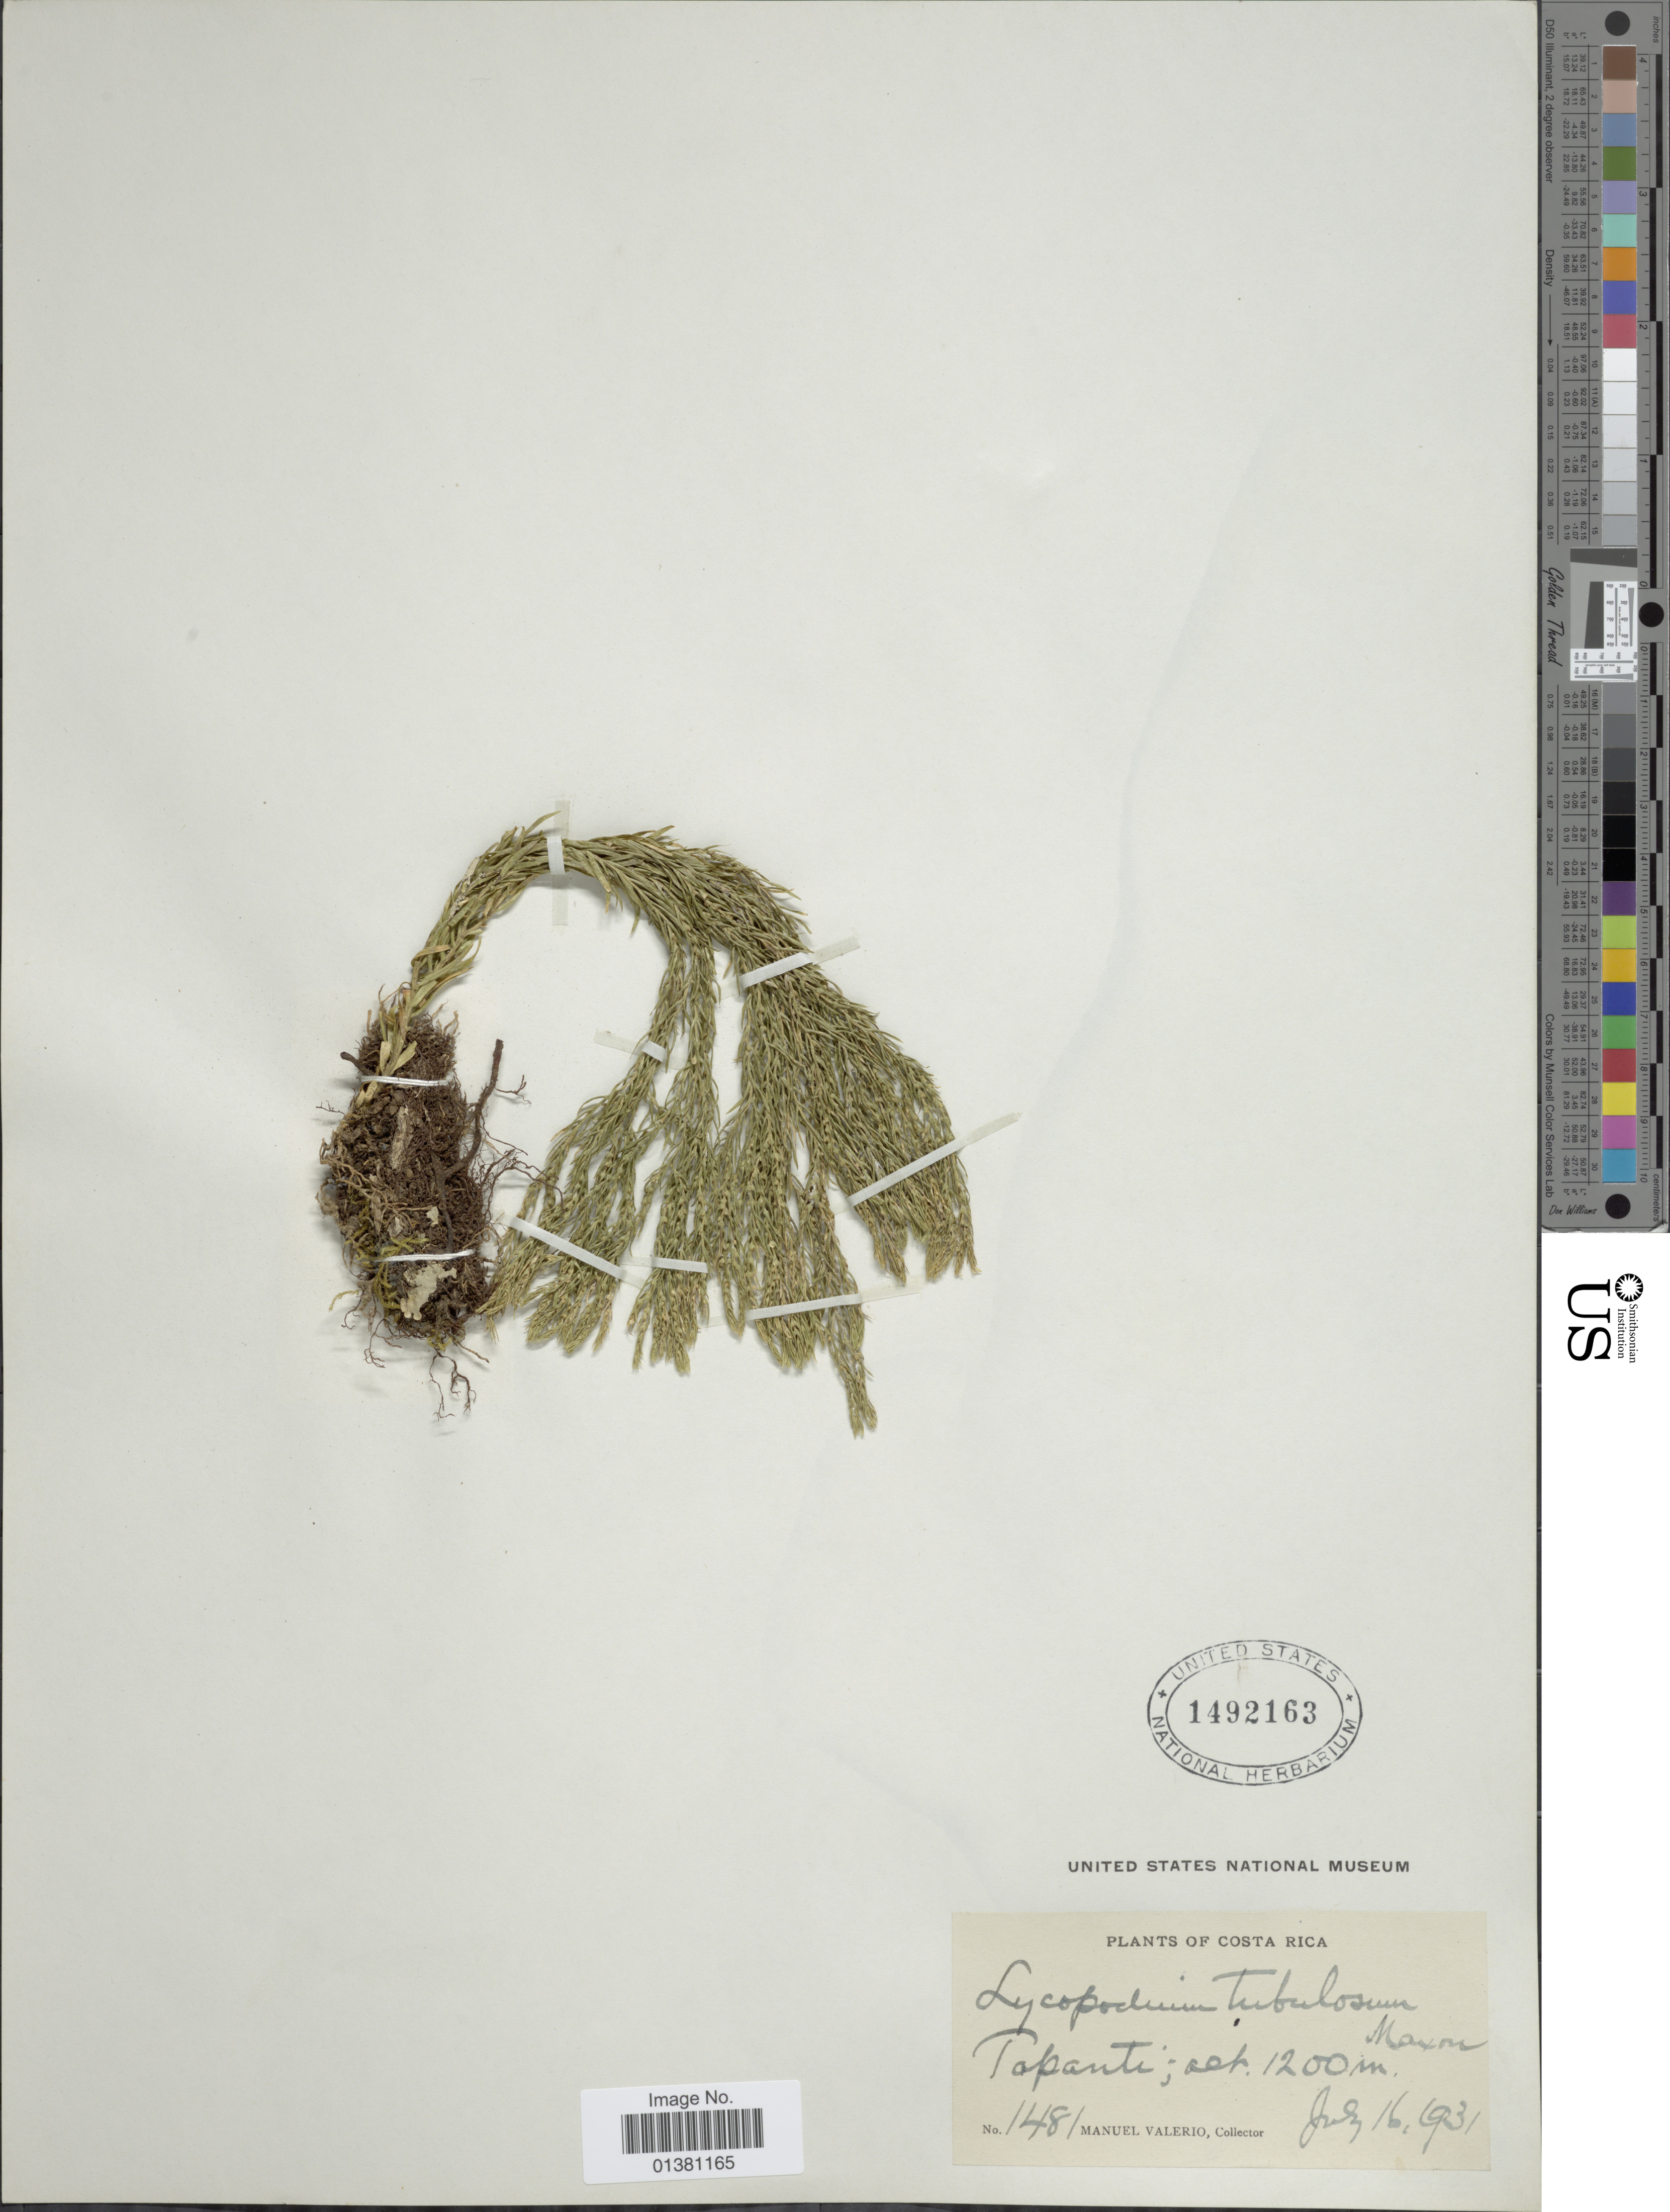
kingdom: Plantae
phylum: Tracheophyta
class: Lycopodiopsida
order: Lycopodiales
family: Lycopodiaceae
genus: Phlegmariurus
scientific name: Phlegmariurus tubulosus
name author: (Maxon) B. Øllg.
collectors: M. Valerio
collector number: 1481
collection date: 1931-07-16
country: Costa Rica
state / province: Cartago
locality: Tapantí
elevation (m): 1200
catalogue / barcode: US 1492163